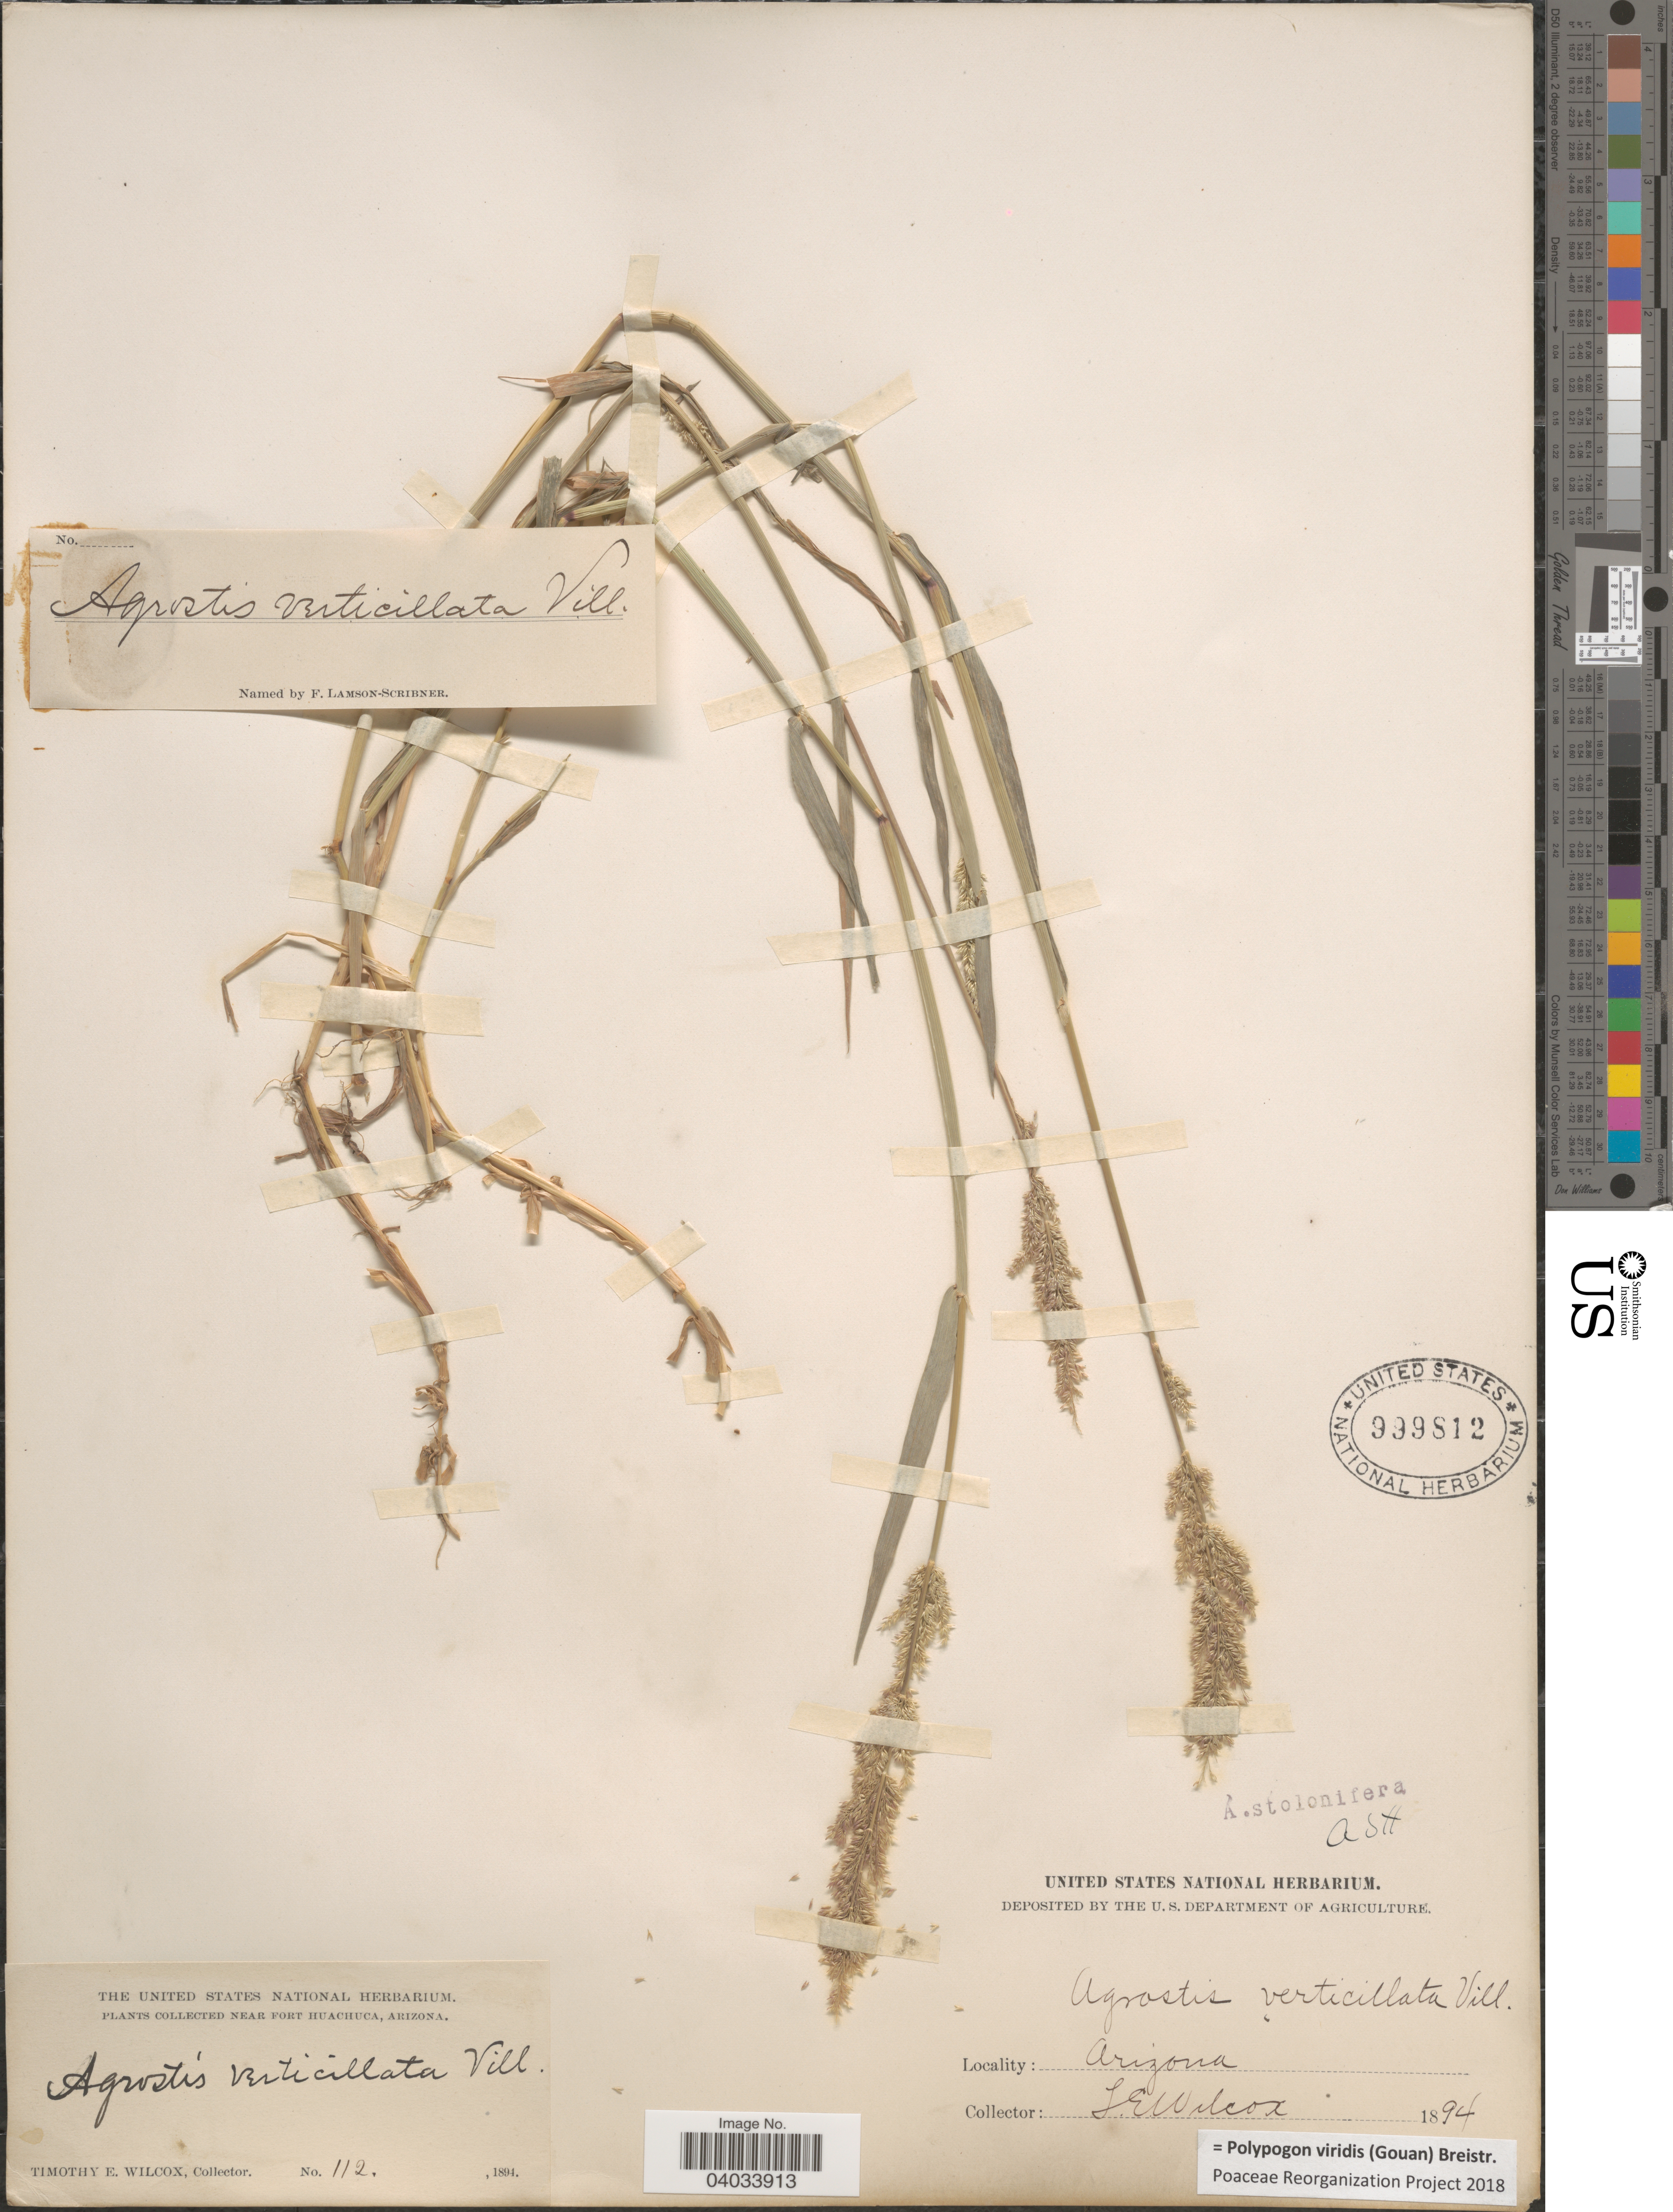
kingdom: Plantae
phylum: Tracheophyta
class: Liliopsida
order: Poales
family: Poaceae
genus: Polypogon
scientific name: Polypogon viridis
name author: (Gouan) Breistroffer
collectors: T. E. Wilcox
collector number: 112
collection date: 1894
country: United States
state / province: Arizona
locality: Near Fort Huachuca.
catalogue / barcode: US 999812